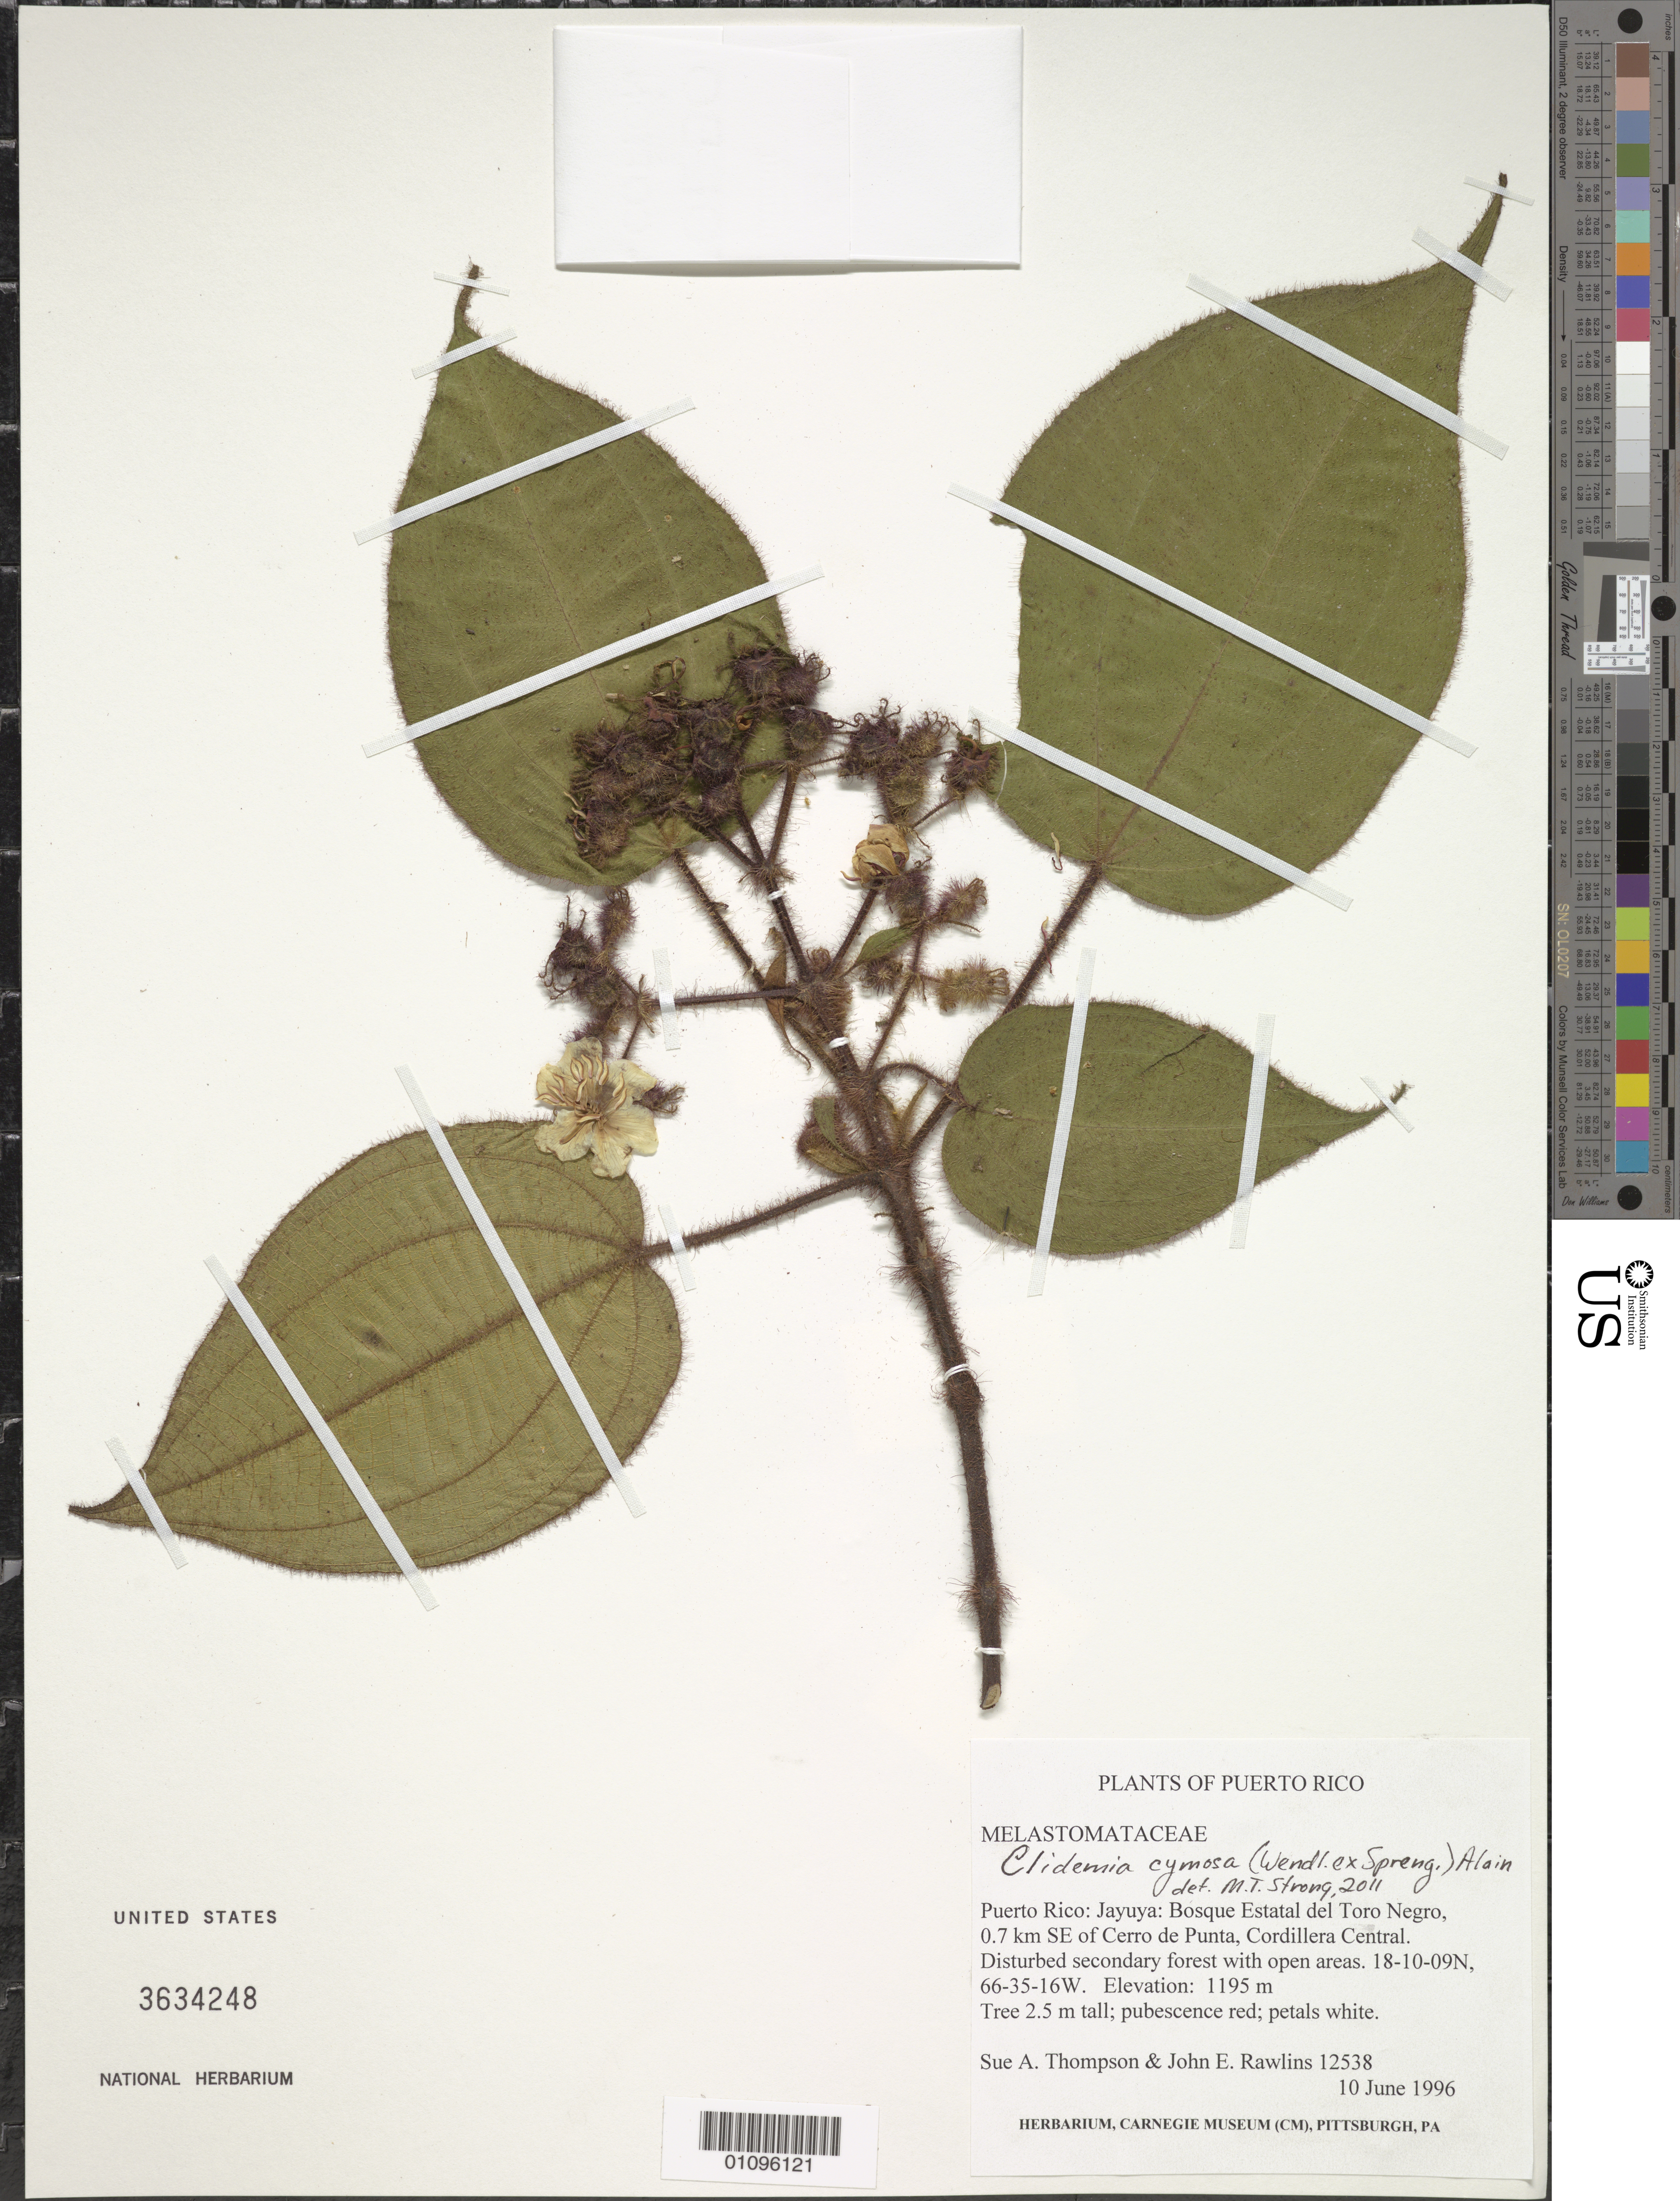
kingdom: Plantae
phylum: Tracheophyta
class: Magnoliopsida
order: Myrtales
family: Melastomataceae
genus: Clidemia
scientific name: Clidemia cymosa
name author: (Schrad. & J.C. Wendl.) Alain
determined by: Strong, M. T., (US), Smithsonian Institution - National Museum of Natural History (UNITED STATES)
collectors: S. A. Thompson & J. Rawlins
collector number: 12538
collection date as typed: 10 Jun 1996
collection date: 1996-06-10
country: Puerto Rico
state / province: Jayuya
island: Puerto Rico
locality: Bosque Estatal del Toro Negro, 0.7 km SE of Cerro de Punta, Cordillera Central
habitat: Disturbed secondary forest with open areas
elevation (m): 1195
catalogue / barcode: US 3634248